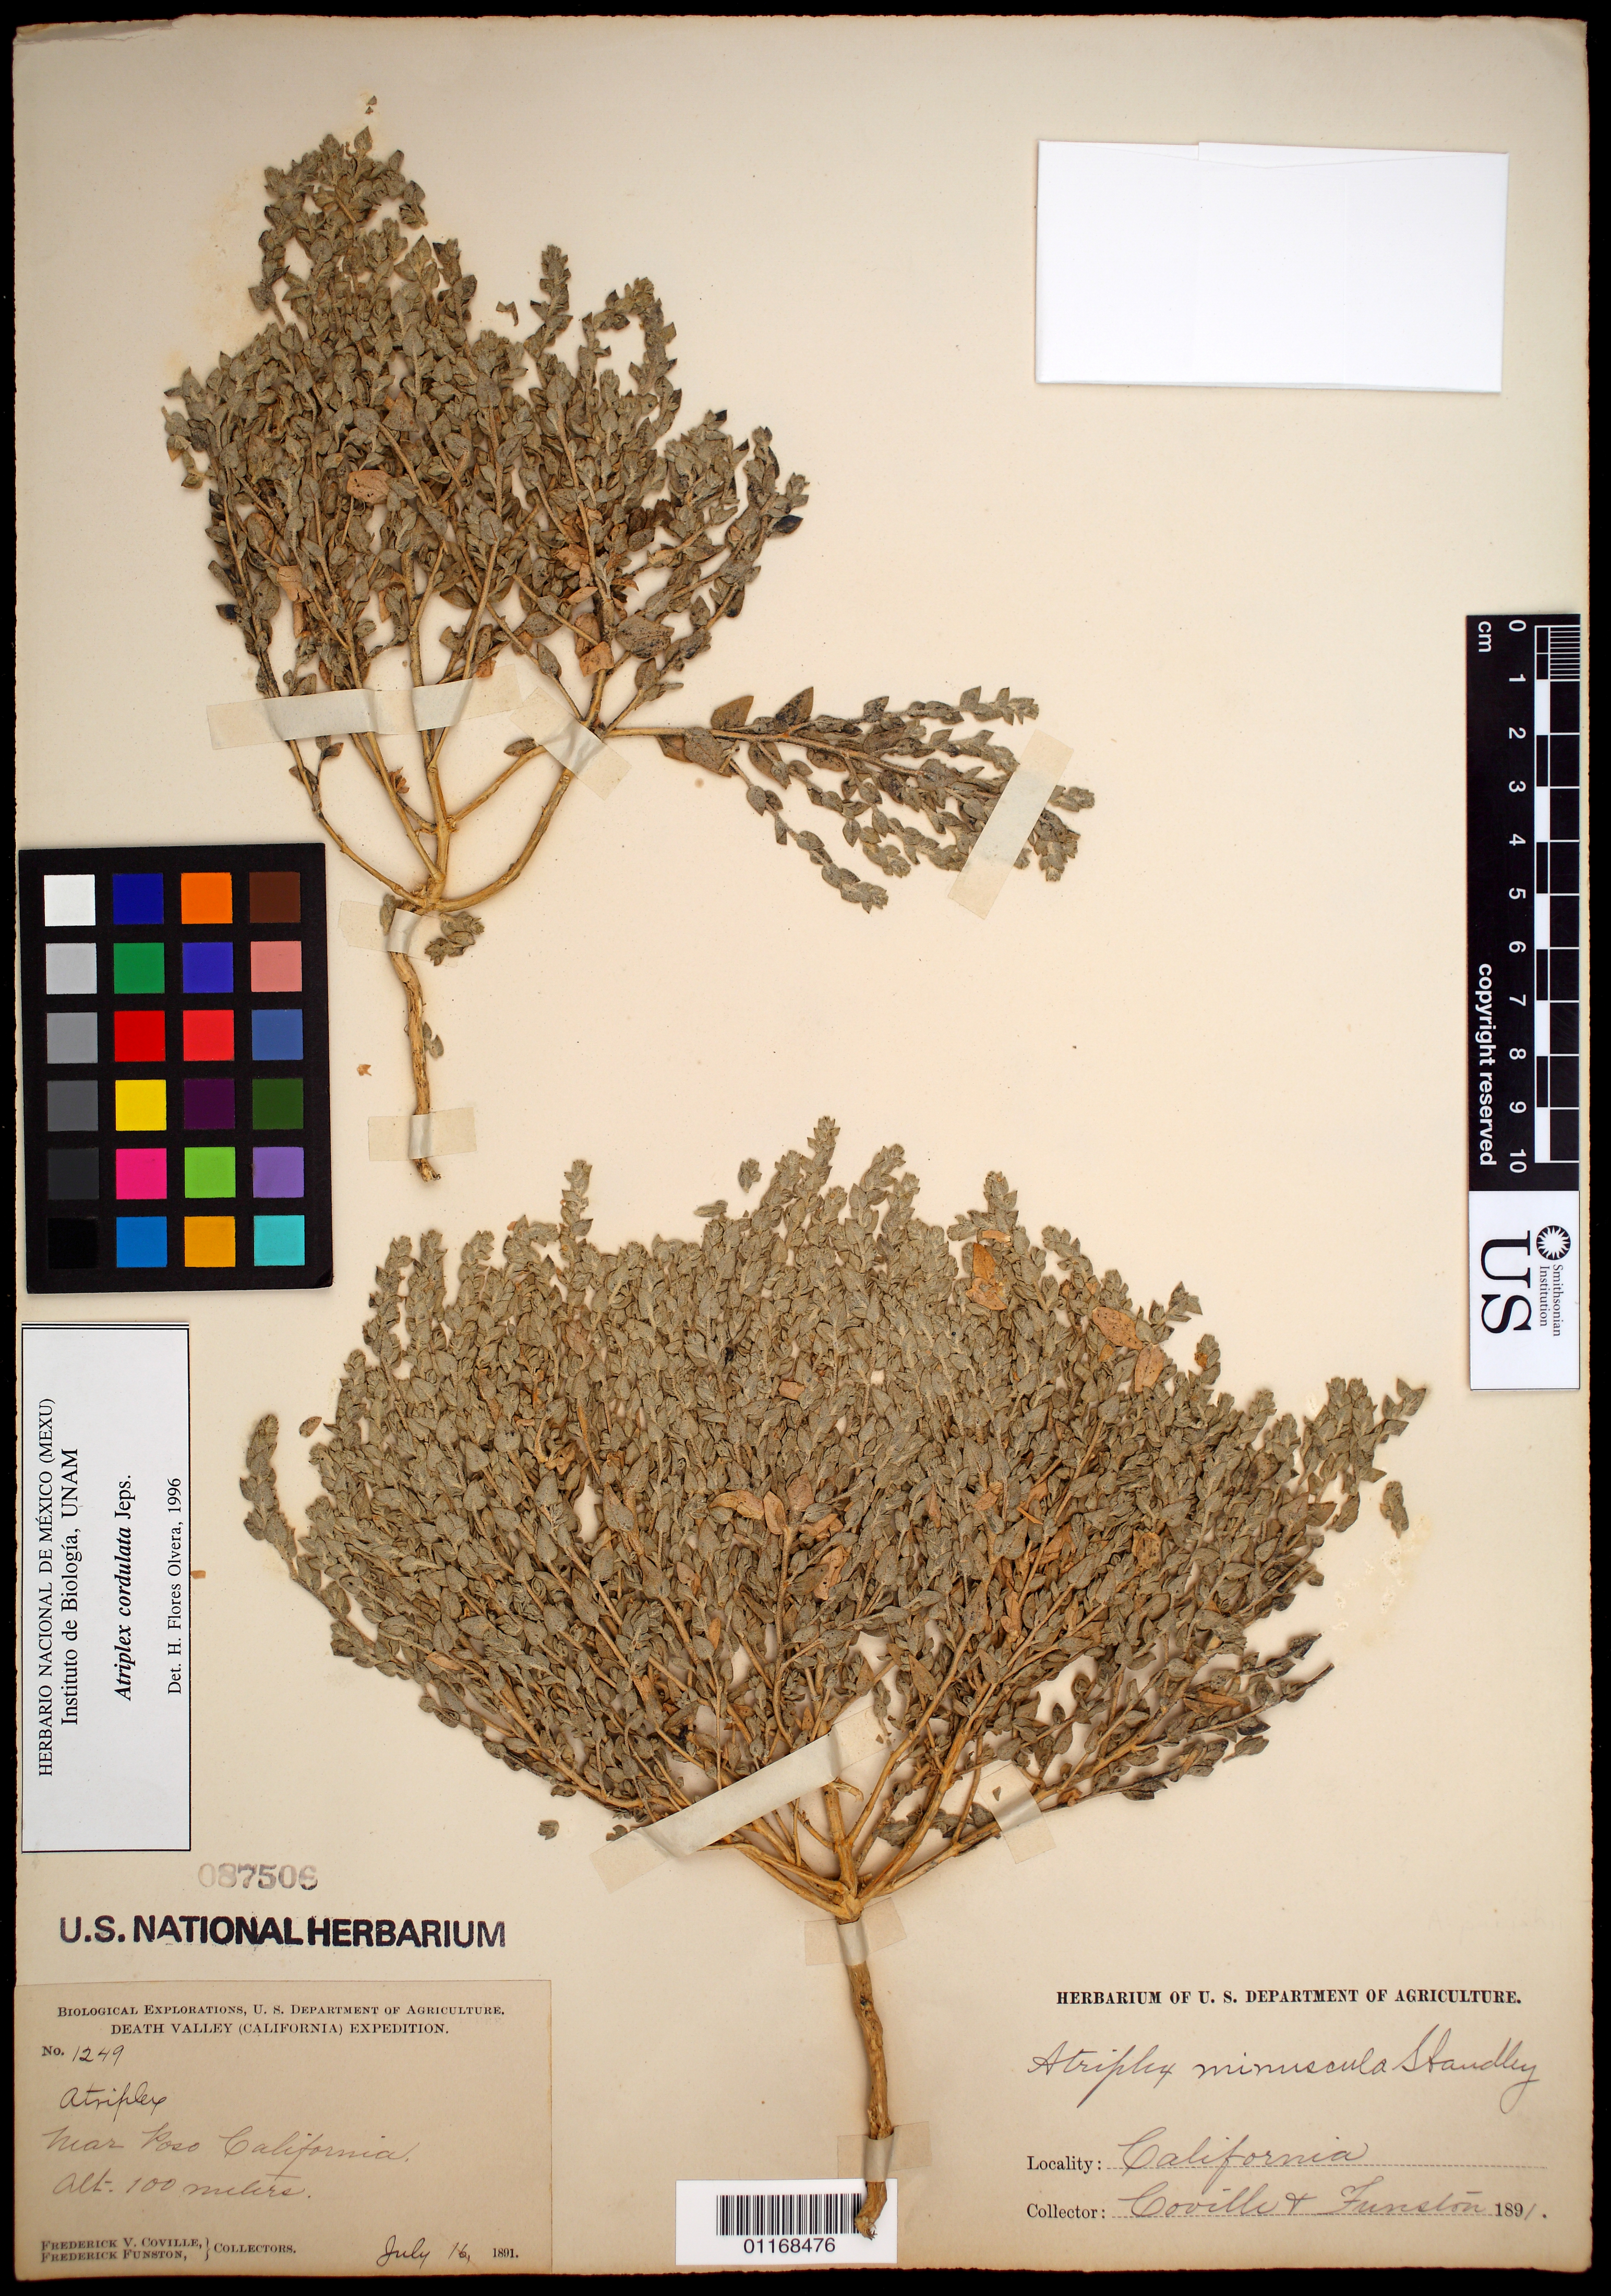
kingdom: Plantae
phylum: Tracheophyta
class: Magnoliopsida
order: Caryophyllales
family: Amaranthaceae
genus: Atriplex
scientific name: Atriplex cordulata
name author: Jeps.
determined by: Flores Olvera, H.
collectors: F. V. Coville & F. Funston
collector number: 1249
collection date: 1891-07-16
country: United States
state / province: California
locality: Near Poso.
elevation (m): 100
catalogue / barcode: US 87506